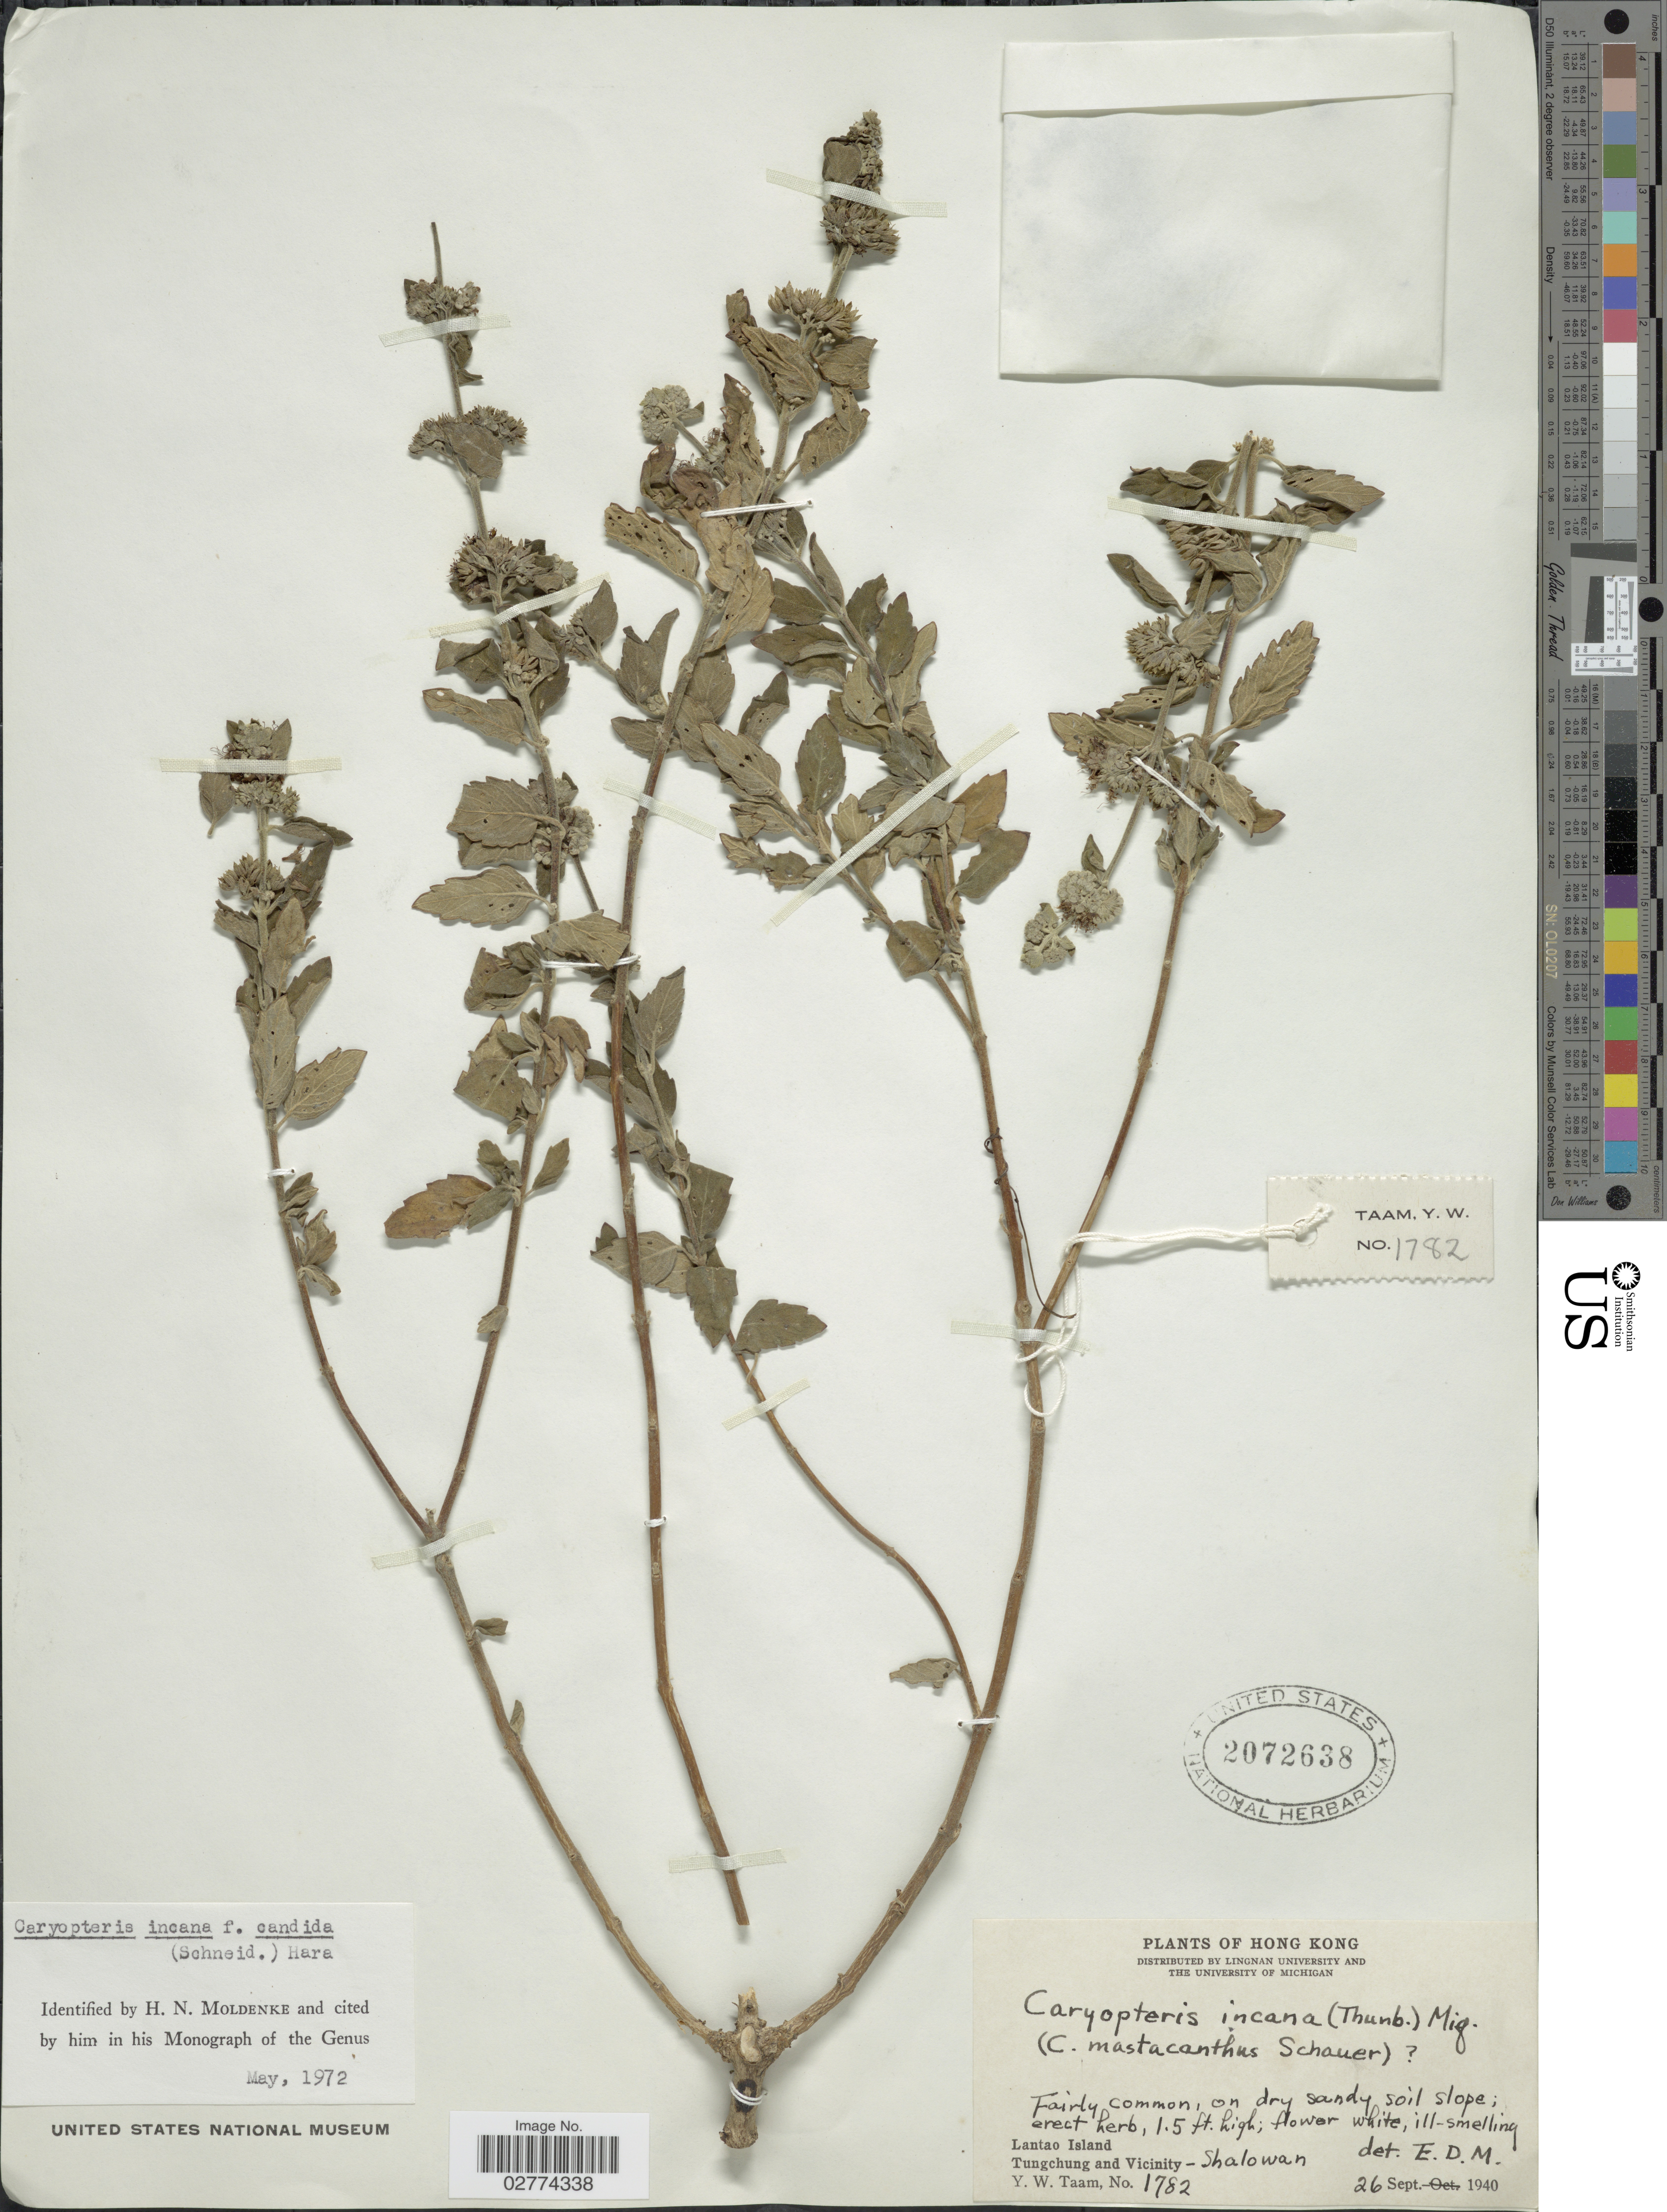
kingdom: Plantae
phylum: Tracheophyta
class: Magnoliopsida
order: Lamiales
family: Lamiaceae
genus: Caryopteris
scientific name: Caryopteris incana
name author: (Thunb. ex Houtt.) Miq.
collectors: Y. W. Taam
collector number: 1782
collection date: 1940-09-26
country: China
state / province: Hong Kong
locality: Lantao Island. Tungchung and Vicinity - Shalowan.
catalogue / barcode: US 2072638